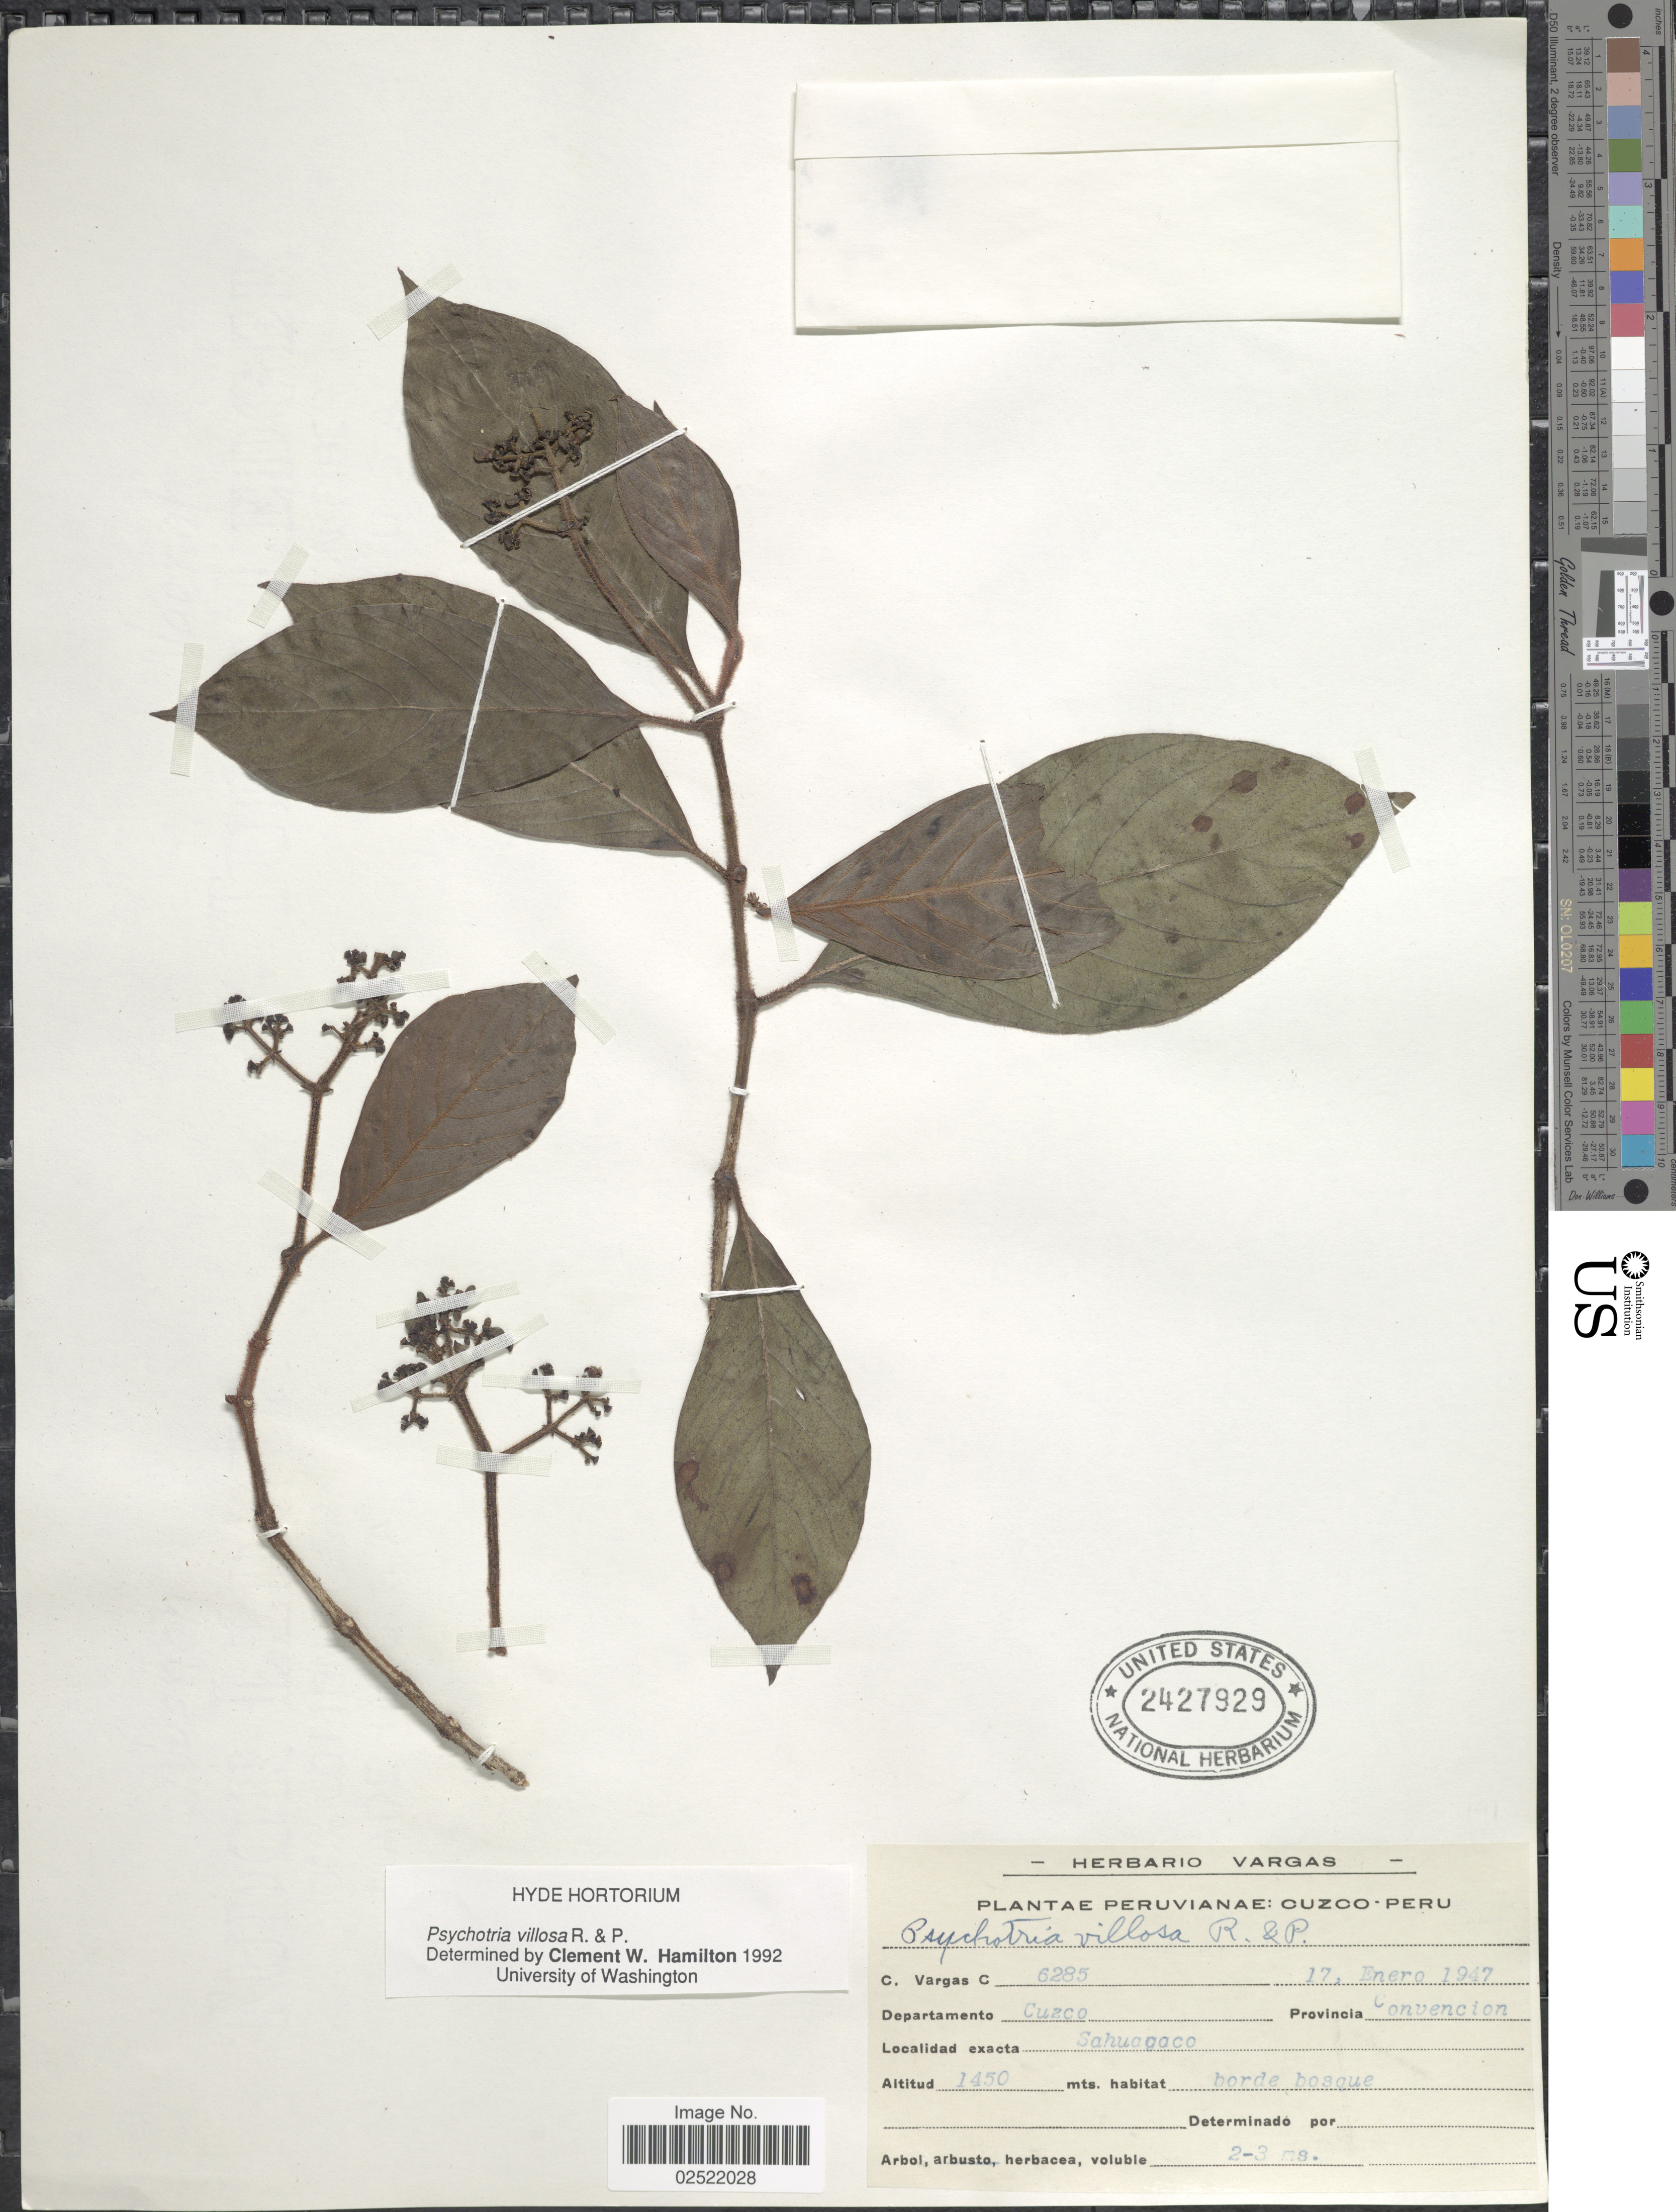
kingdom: Plantae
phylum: Tracheophyta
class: Magnoliopsida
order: Gentianales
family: Rubiaceae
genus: Psychotria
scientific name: Psychotria villosa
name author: Ruiz & Pav.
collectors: C. Vargas Calderón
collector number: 6285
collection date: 1947-01-17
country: Peru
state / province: Cusco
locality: Cuzco, Provincia Convencion, Sahuagaco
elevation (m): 1450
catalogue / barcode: US 2427929